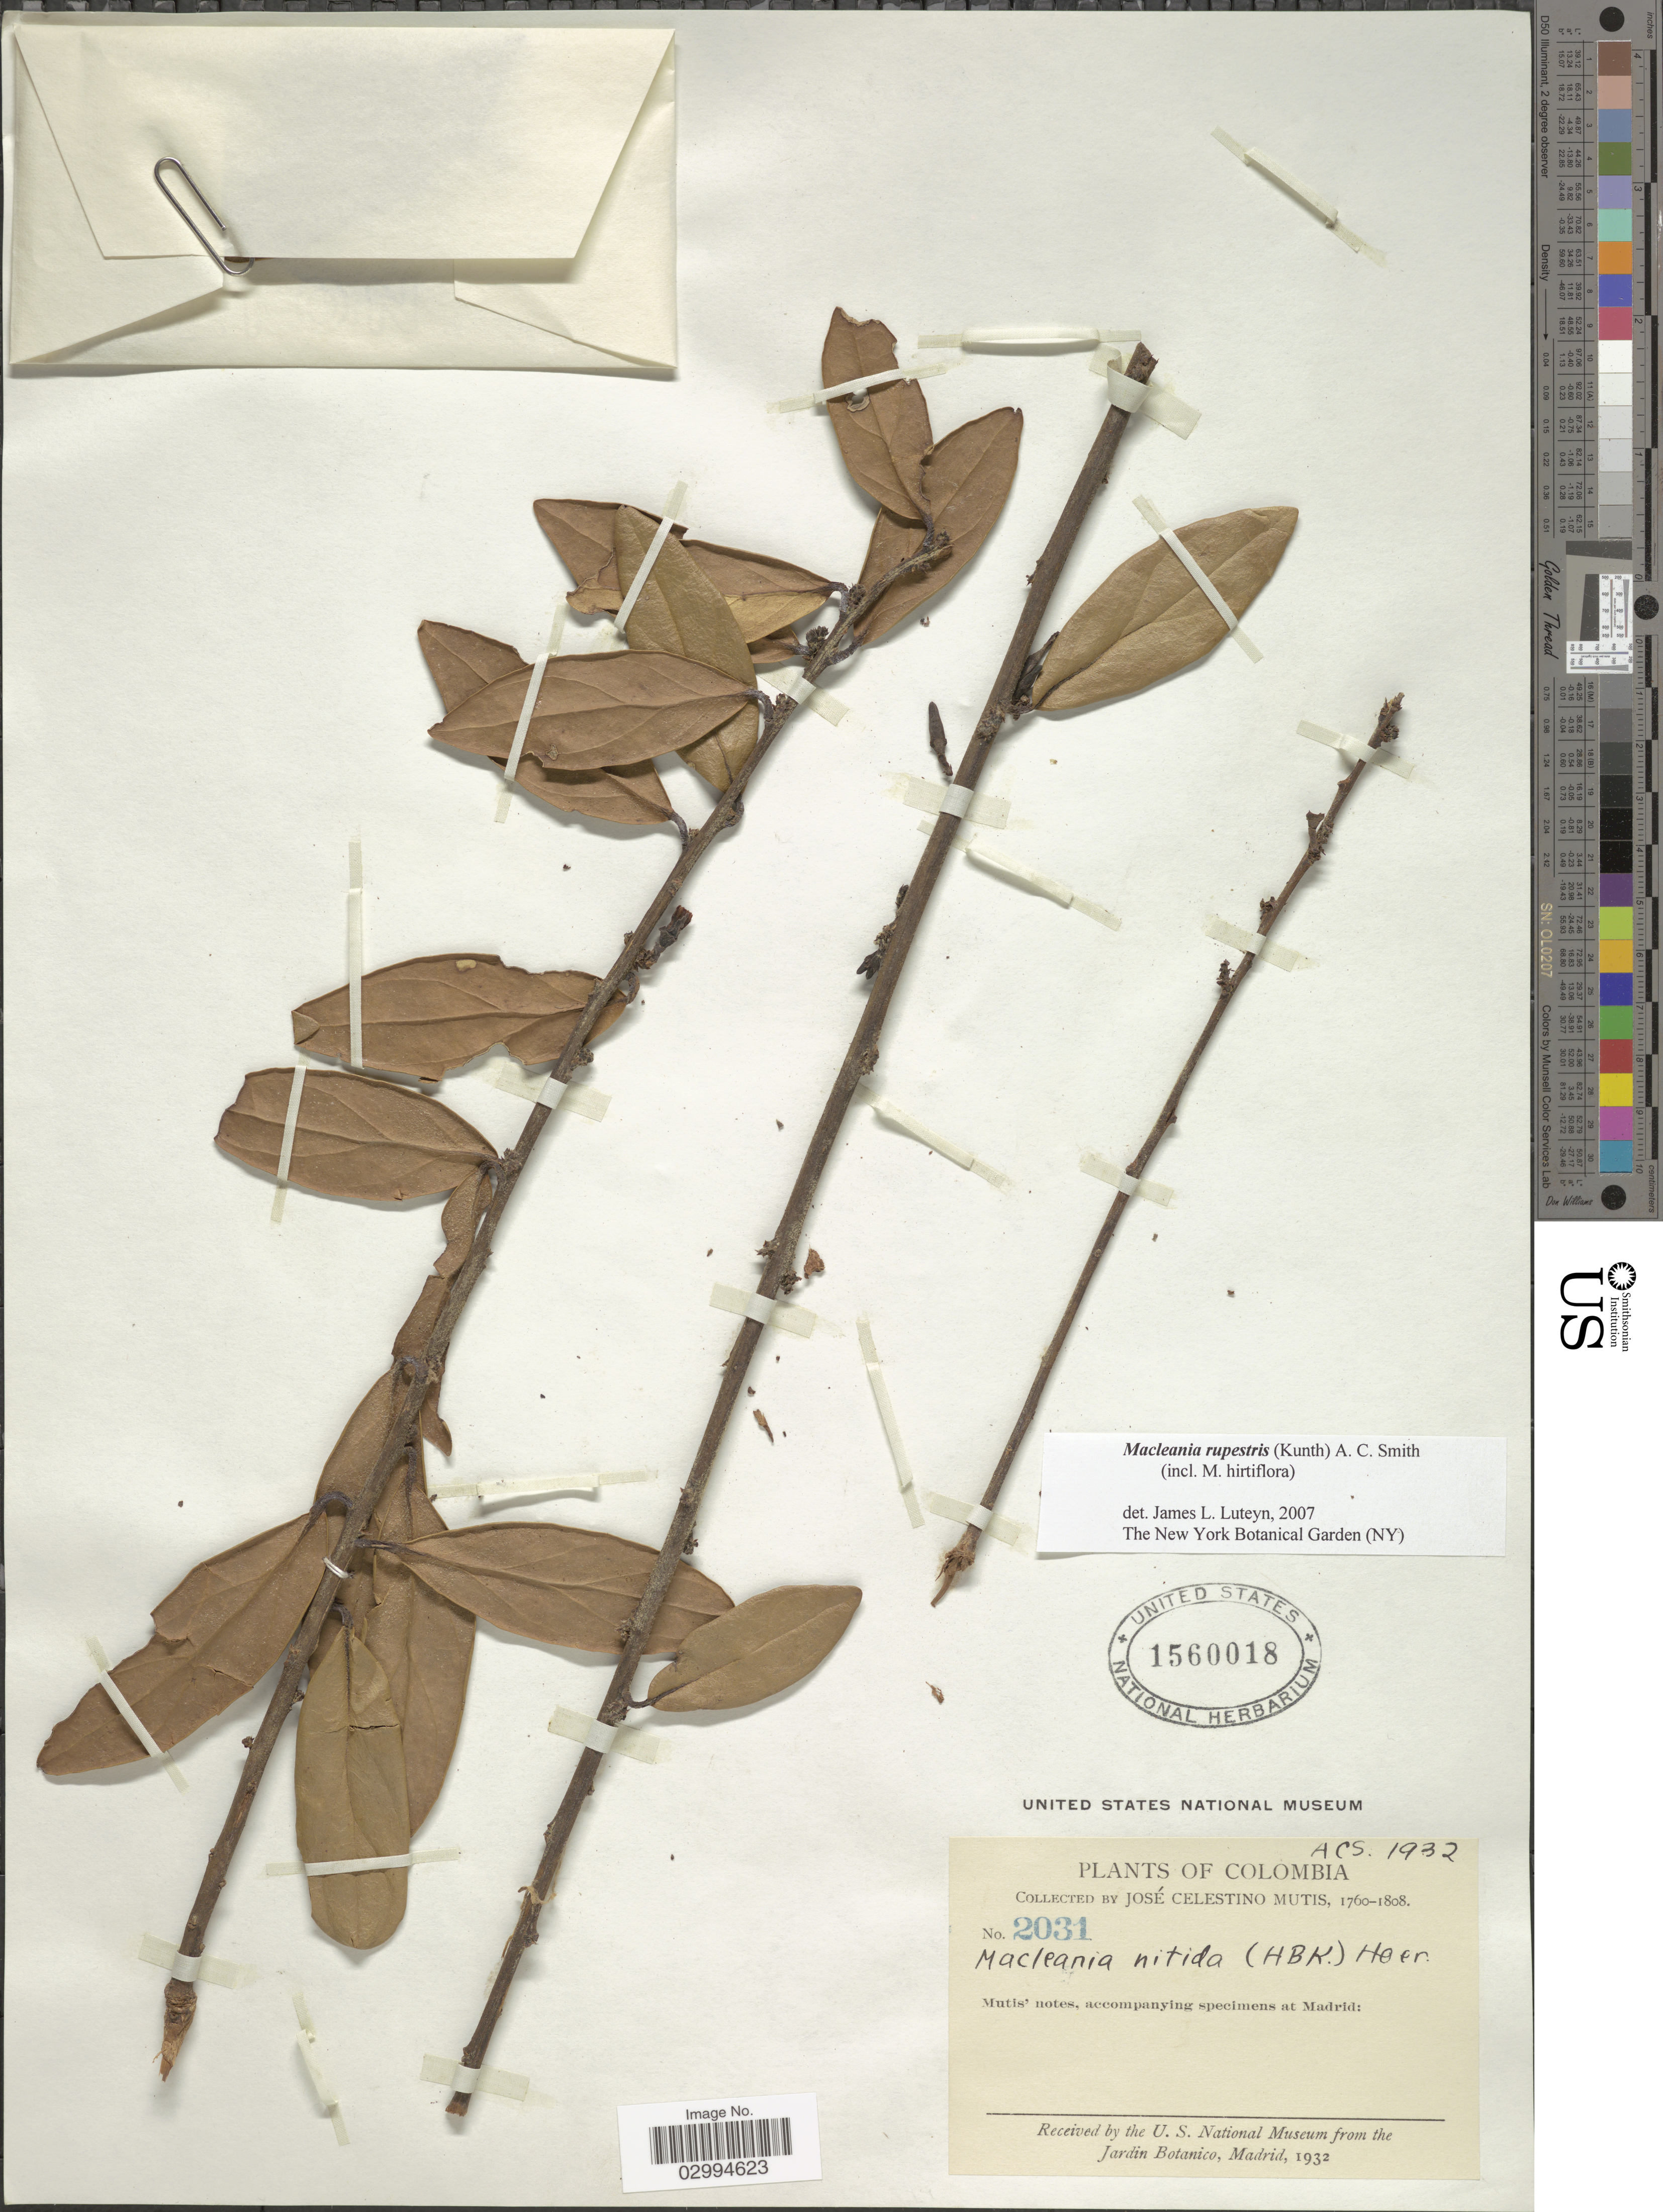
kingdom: Plantae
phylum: Tracheophyta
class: Magnoliopsida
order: Ericales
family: Ericaceae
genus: Macleania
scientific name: Macleania rupestris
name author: (Kunth) A.C. Sm.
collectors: J. C. B. Mutis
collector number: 2031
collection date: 1760/1808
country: Colombia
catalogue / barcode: US 1560018